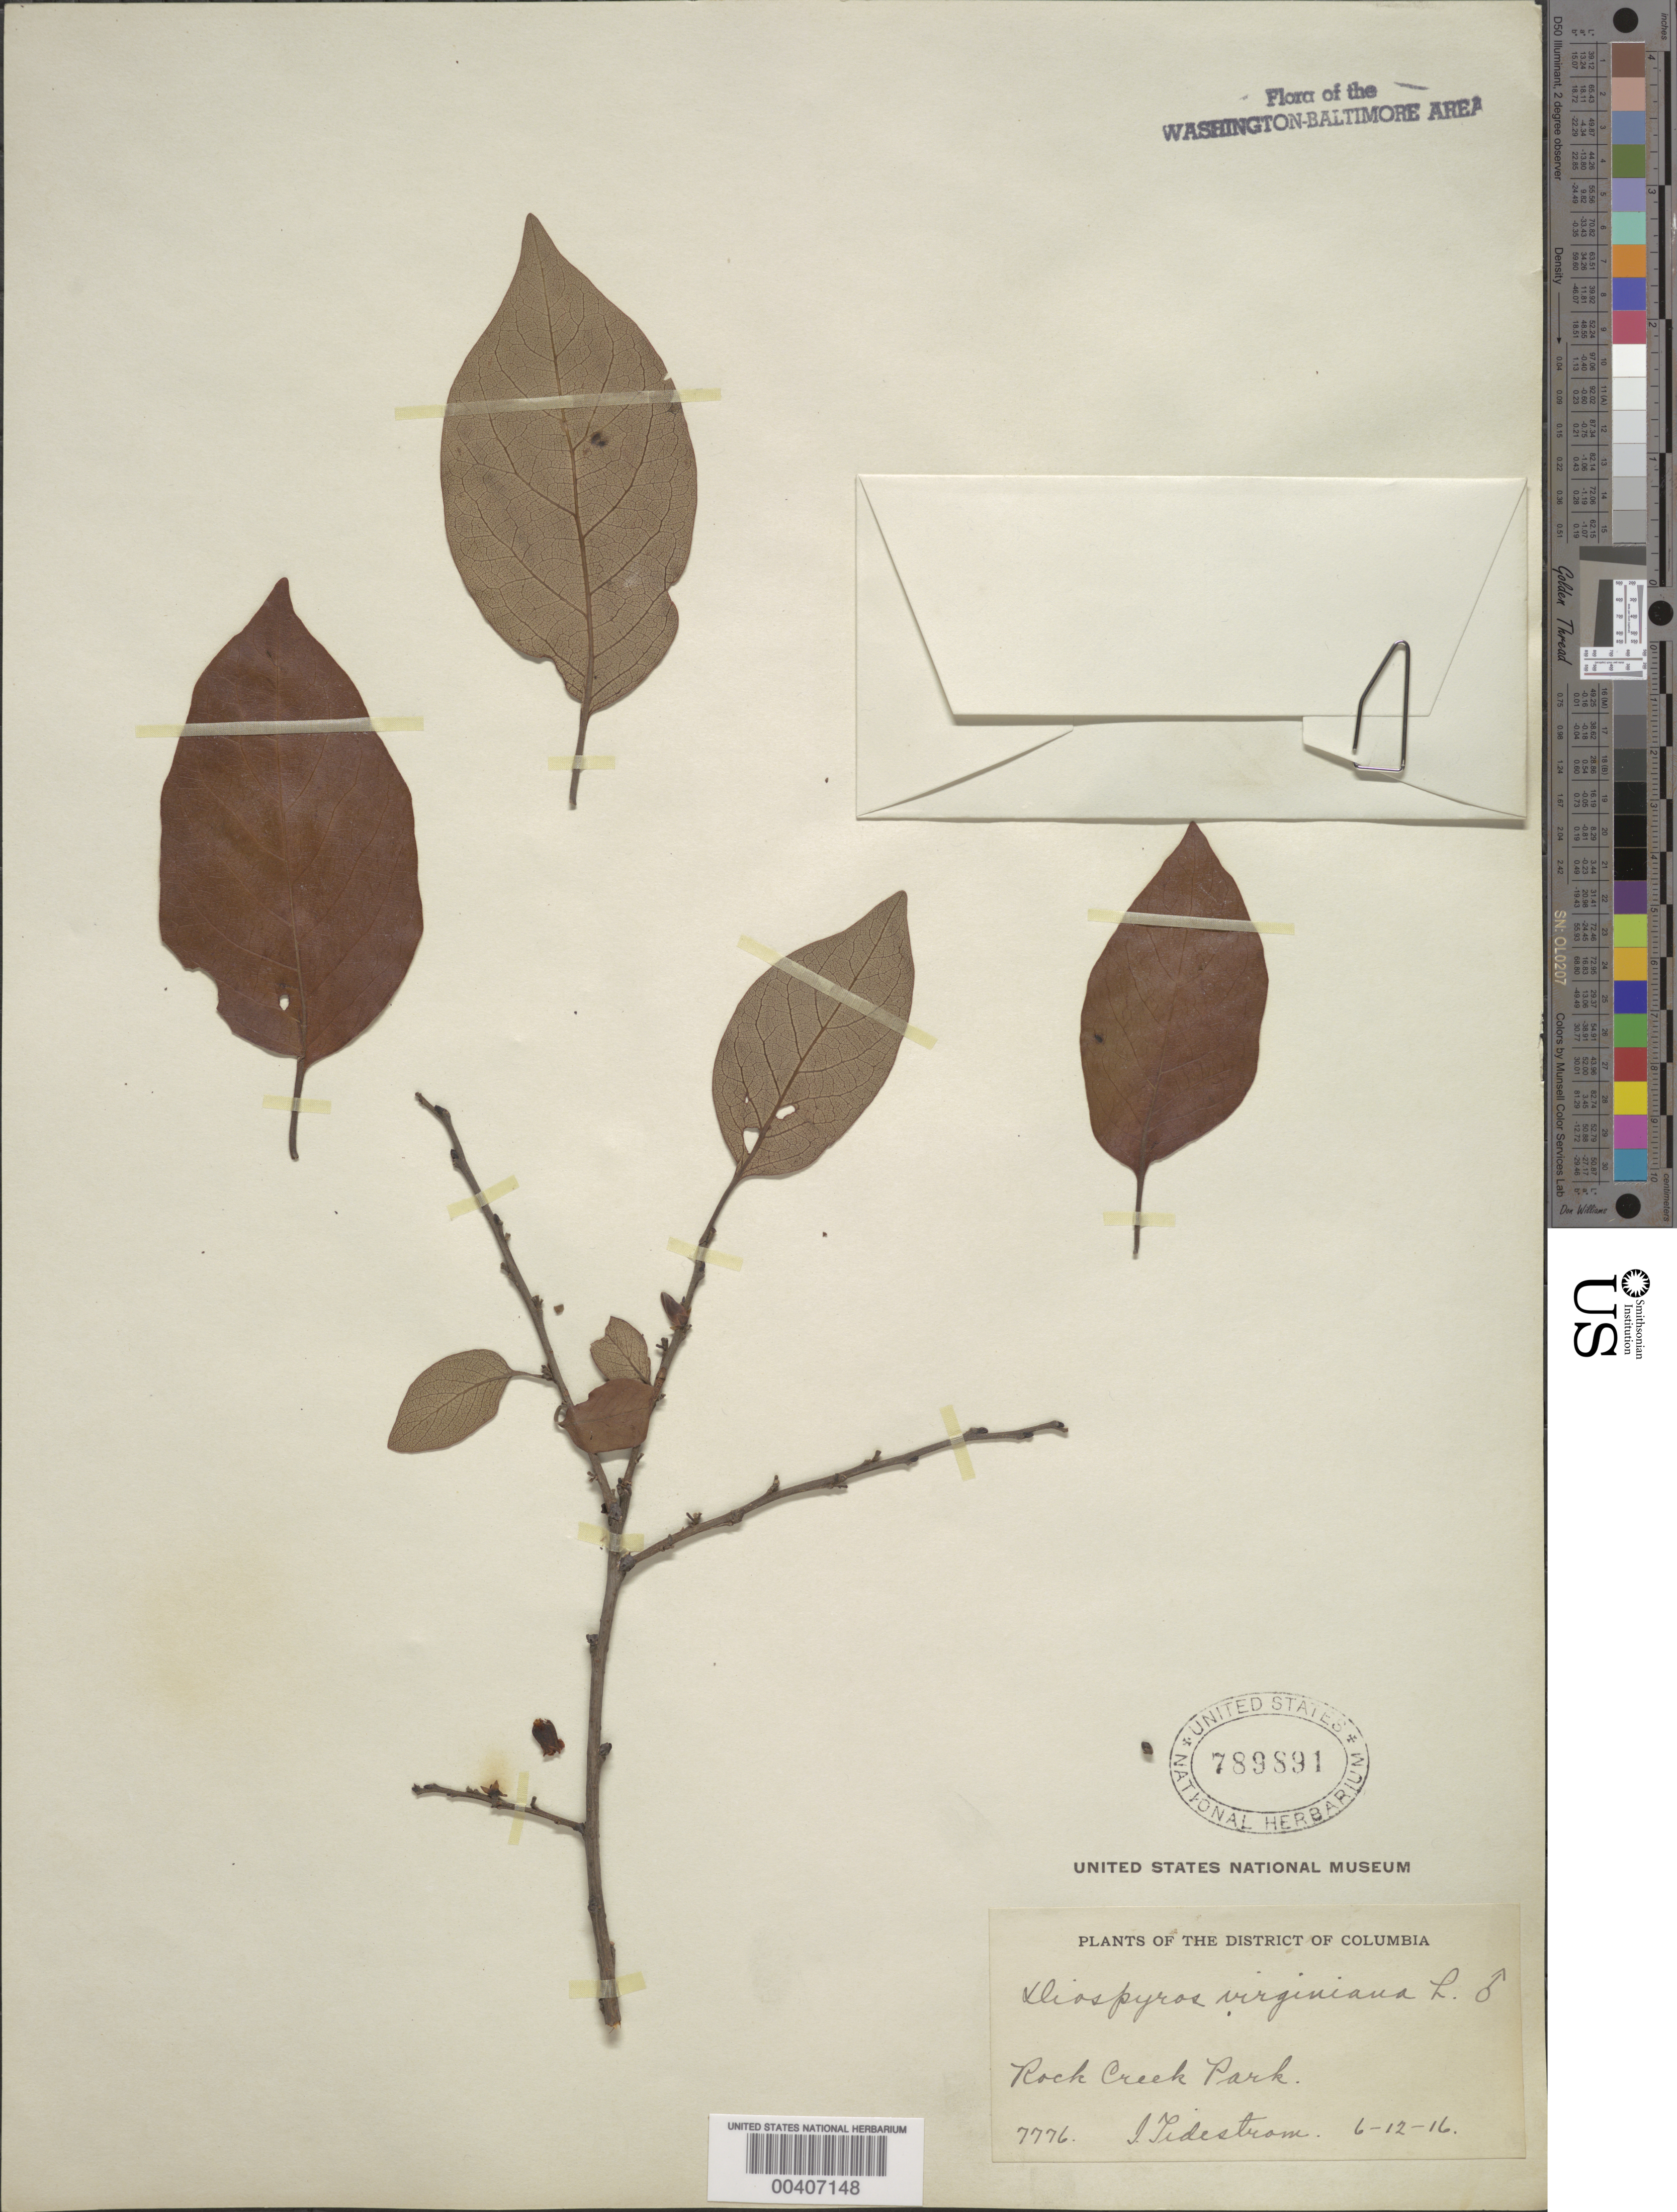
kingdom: Plantae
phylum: Tracheophyta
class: Magnoliopsida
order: Ericales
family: Ebenaceae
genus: Diospyros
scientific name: Diospyros virginiana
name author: L.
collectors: I. F. Tidestrom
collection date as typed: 06 Jun 1916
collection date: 1916-06-06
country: United States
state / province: District of Columbia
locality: Rock Creek Park Rock Creek Park and Vicinity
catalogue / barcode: US 789891